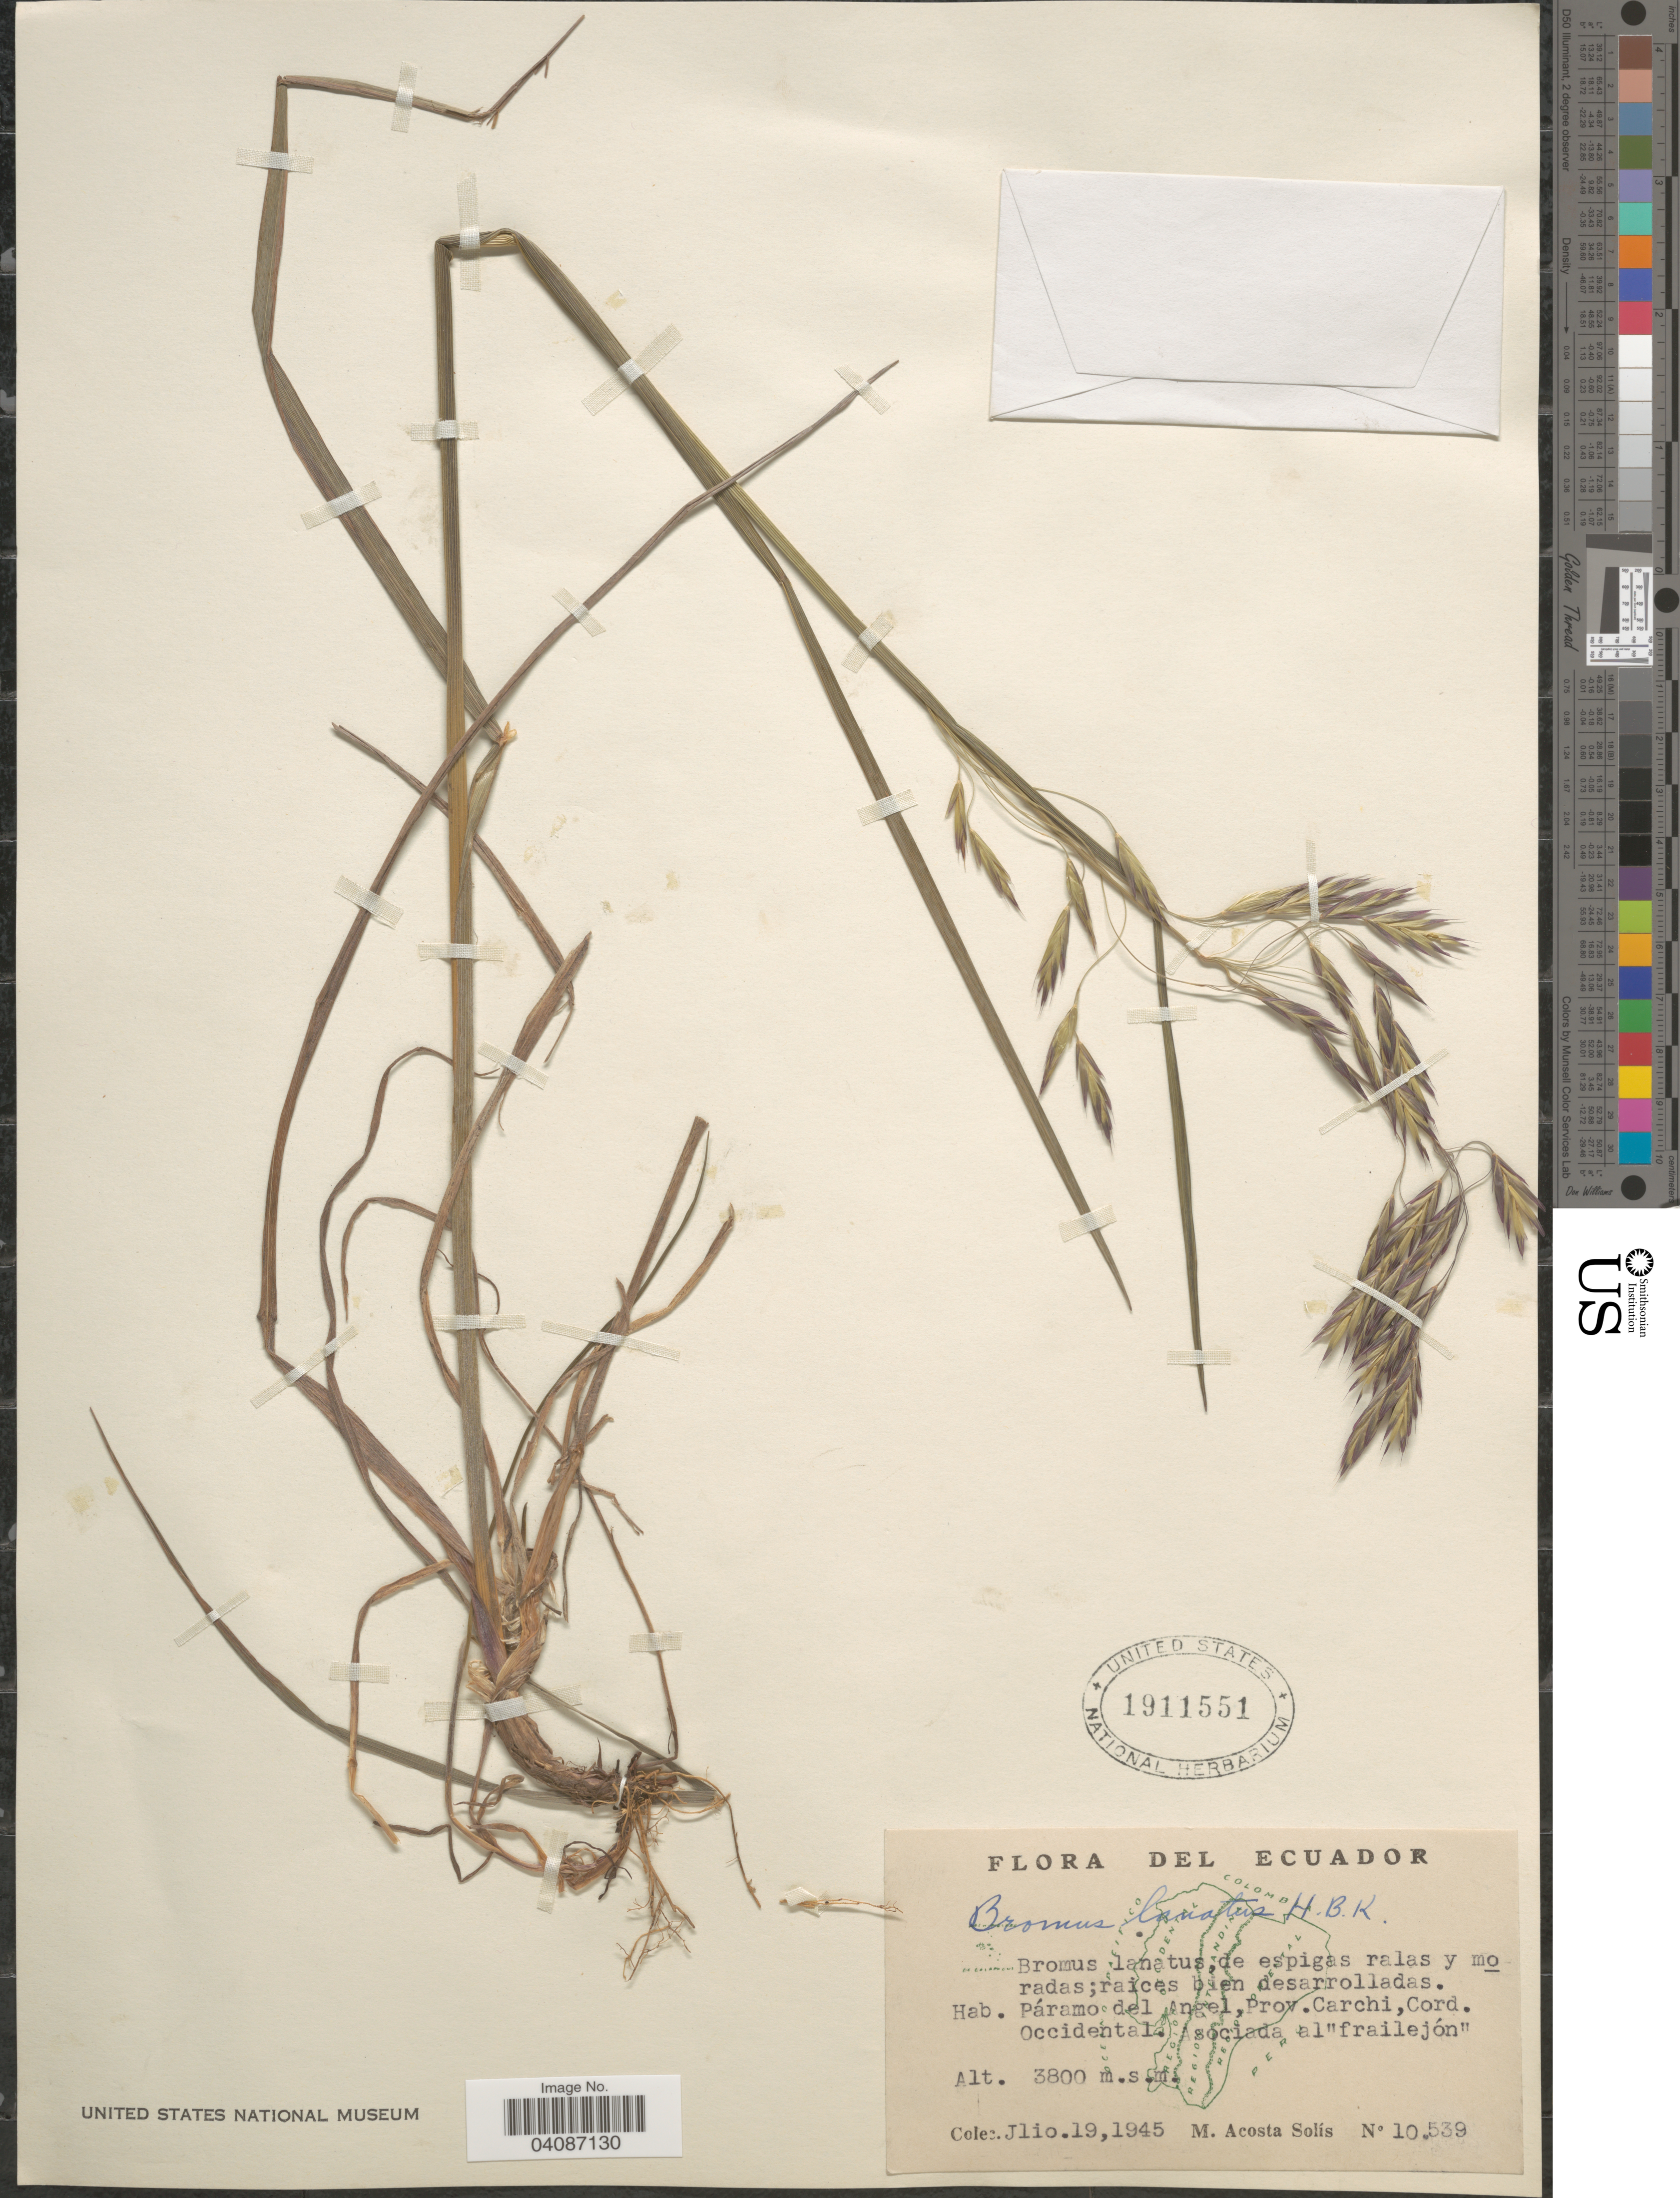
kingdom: Plantae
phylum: Tracheophyta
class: Liliopsida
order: Poales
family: Poaceae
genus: Bromus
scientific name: Bromus lanatus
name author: Kunth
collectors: M. Acosta Solis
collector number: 10539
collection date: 1945-07-19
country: Ecuador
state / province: Carchi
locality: Páramo del Angel, Cord. Occidental.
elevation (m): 3800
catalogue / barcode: US 1911551